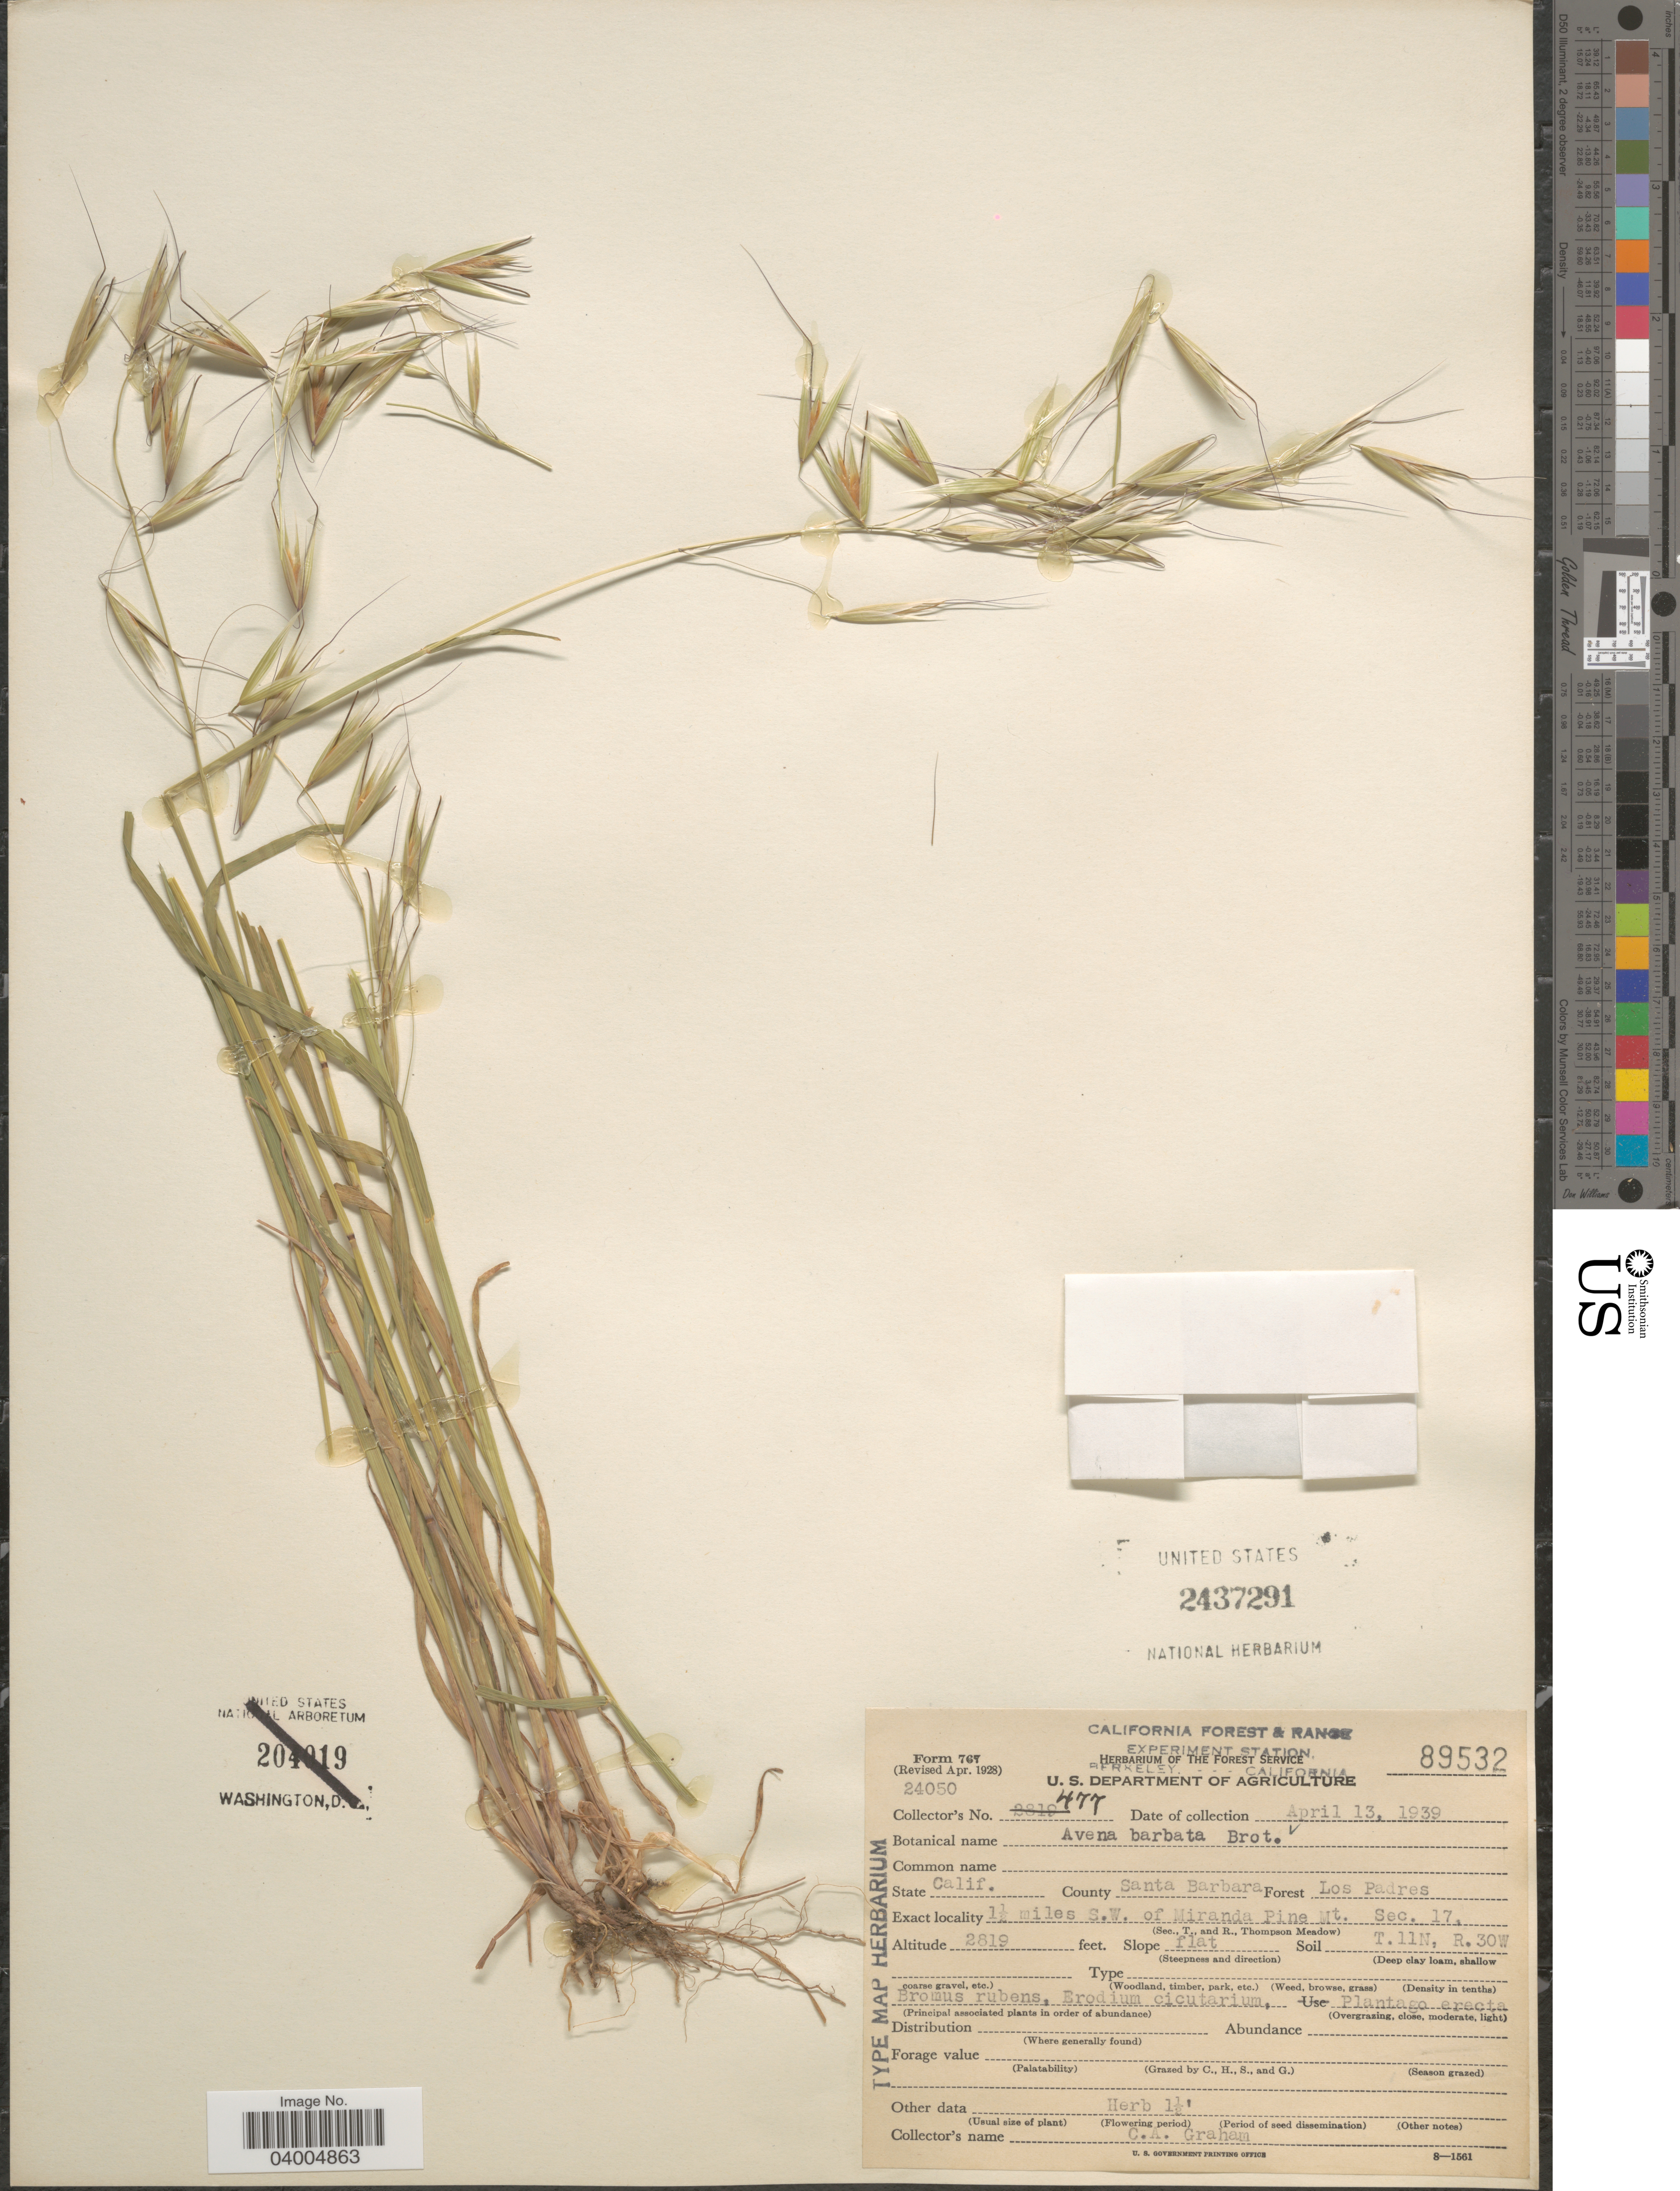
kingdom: Plantae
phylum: Tracheophyta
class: Liliopsida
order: Poales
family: Poaceae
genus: Avena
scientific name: Avena barbata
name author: Pott ex Link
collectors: C. Graham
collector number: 477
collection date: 1939-04-13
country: United States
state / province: California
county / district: Santa Barbara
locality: County Santa Barbara. Forest Los Padres. 1½ miles S.W. of Miranda Pina Mt. Sec. 17, T. 11N, R.30W.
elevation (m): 859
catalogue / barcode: US 2437291